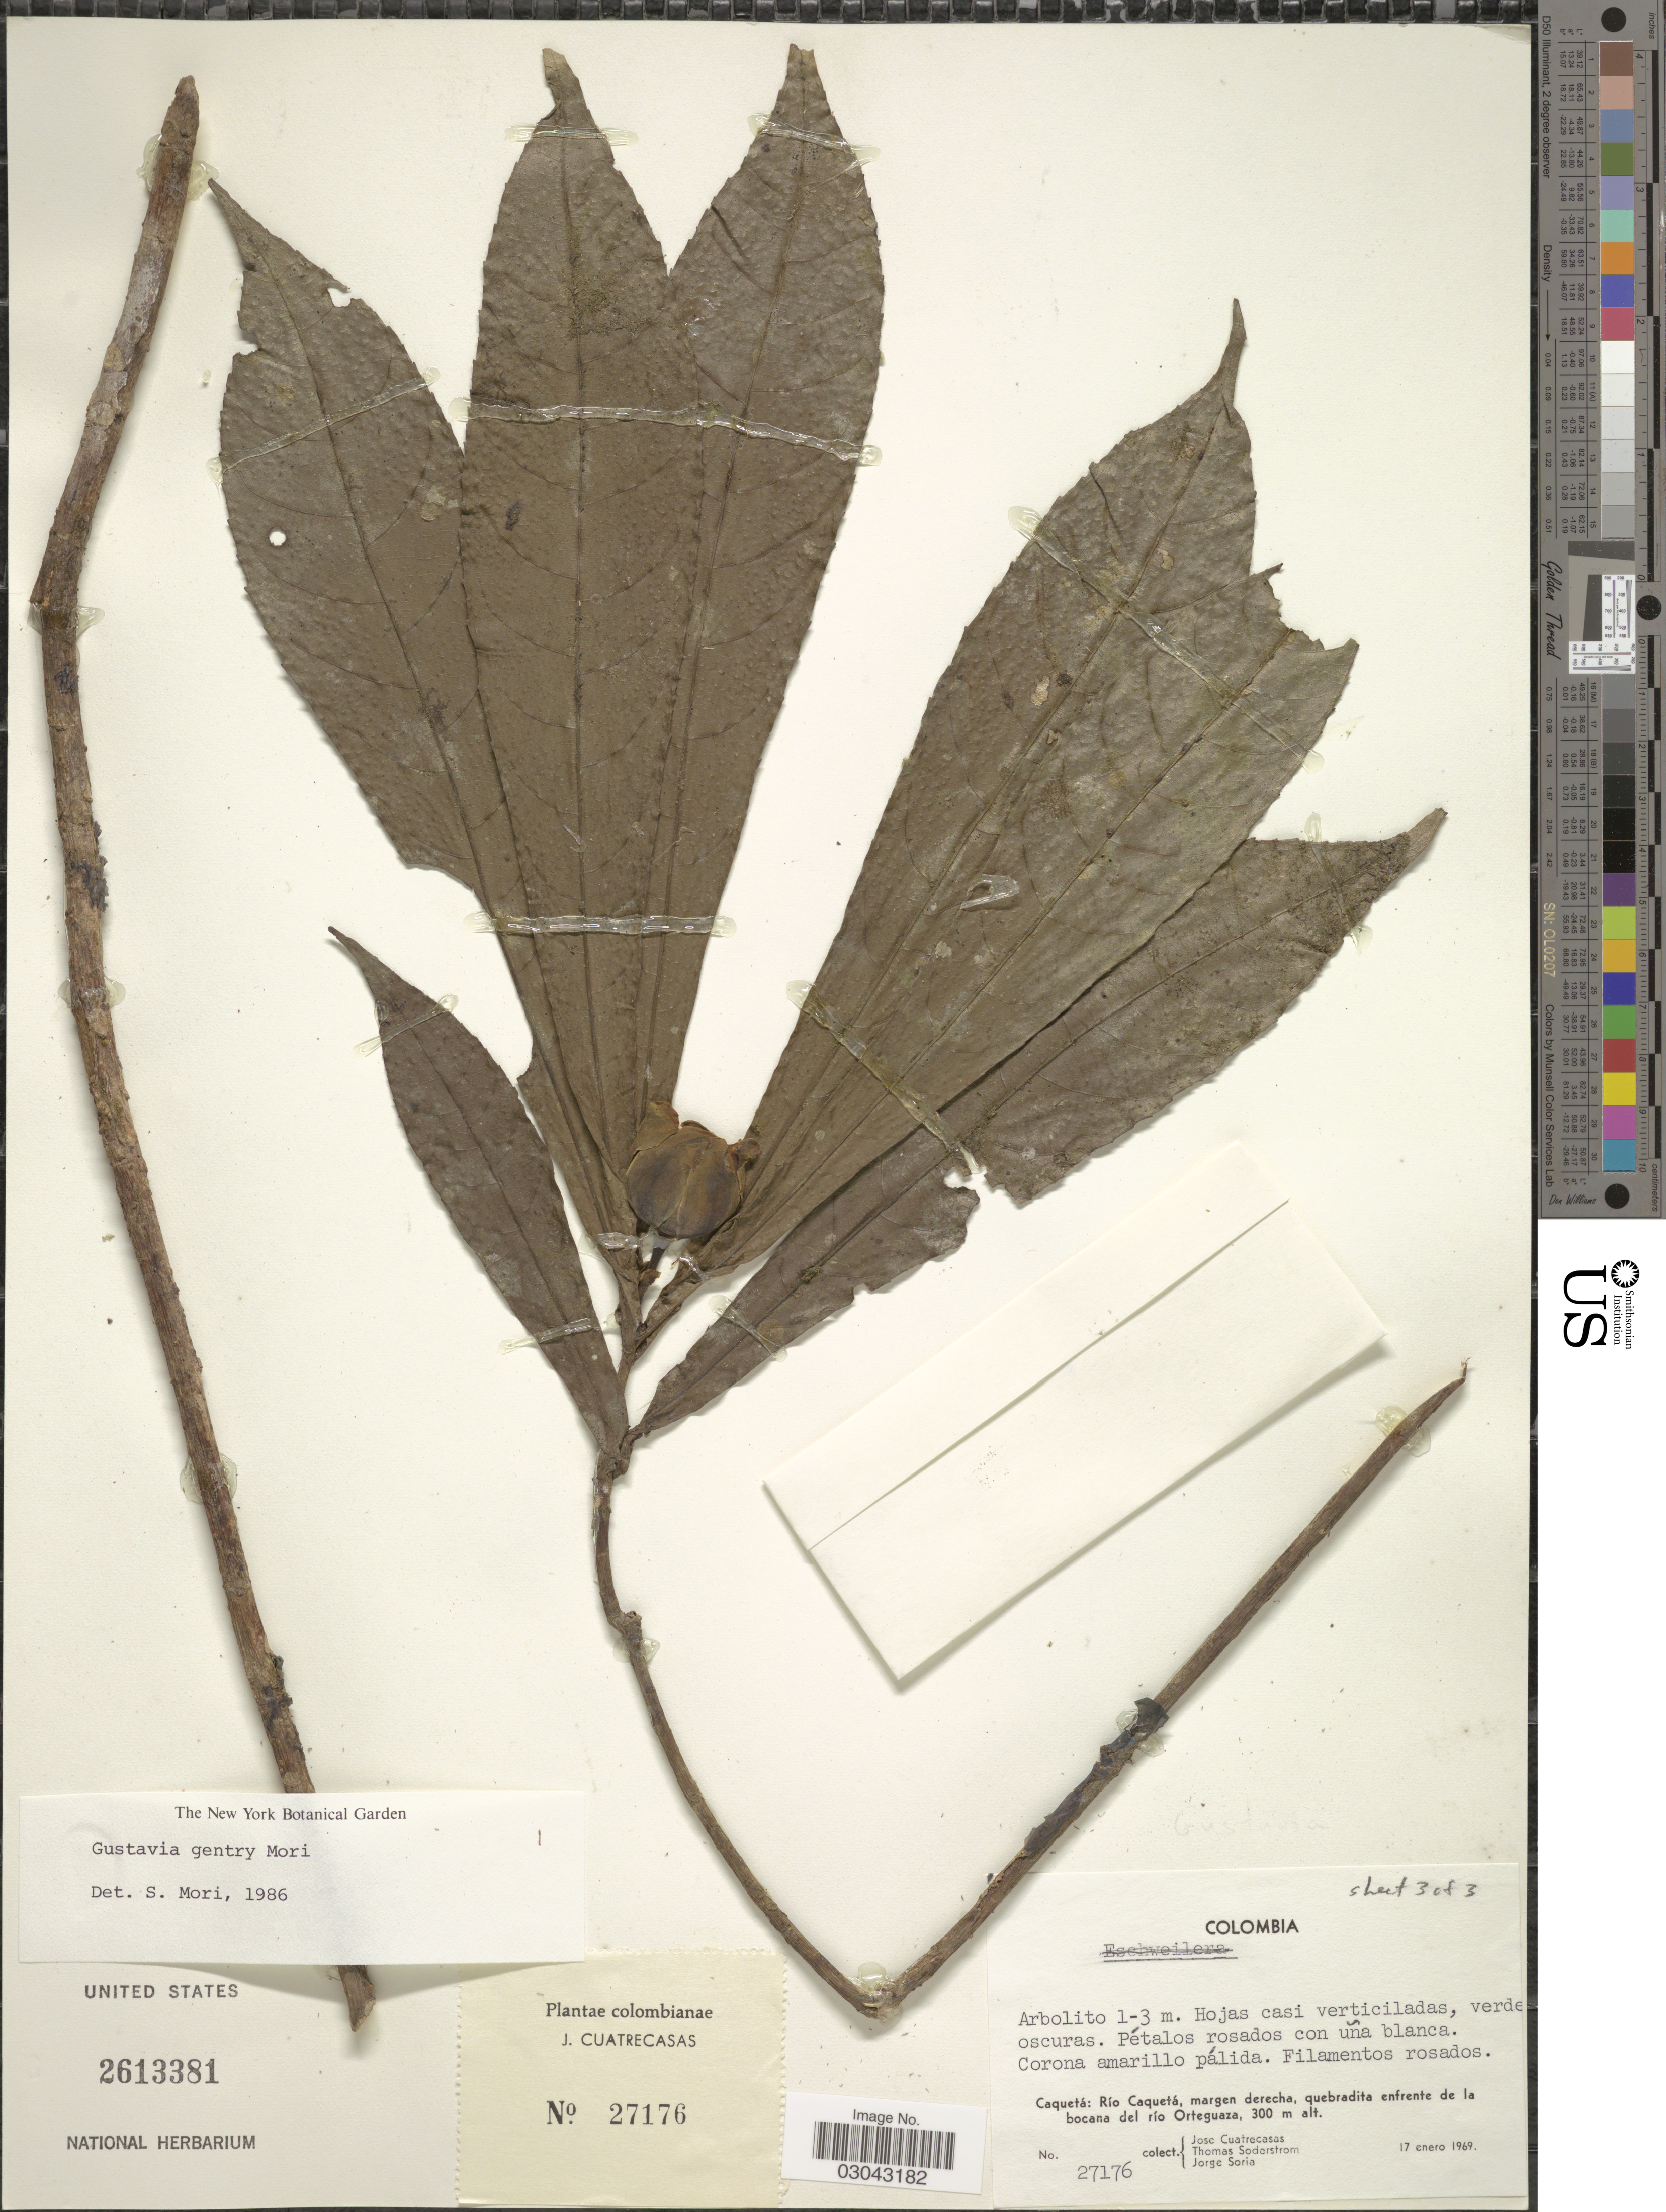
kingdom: Plantae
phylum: Tracheophyta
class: Magnoliopsida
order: Ericales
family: Lecythidaceae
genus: Gustavia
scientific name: Gustavia gentryi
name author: S.A. Mori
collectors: J. Cuatrecasas, T. R. Soderstrom & J. Soria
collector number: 27176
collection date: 1969-01-17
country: Colombia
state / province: Caquetá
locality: Rio Caquetá, margen derecha, quebradita enfrente de la bocana del río Orteguaza.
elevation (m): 300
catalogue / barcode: US 2613381